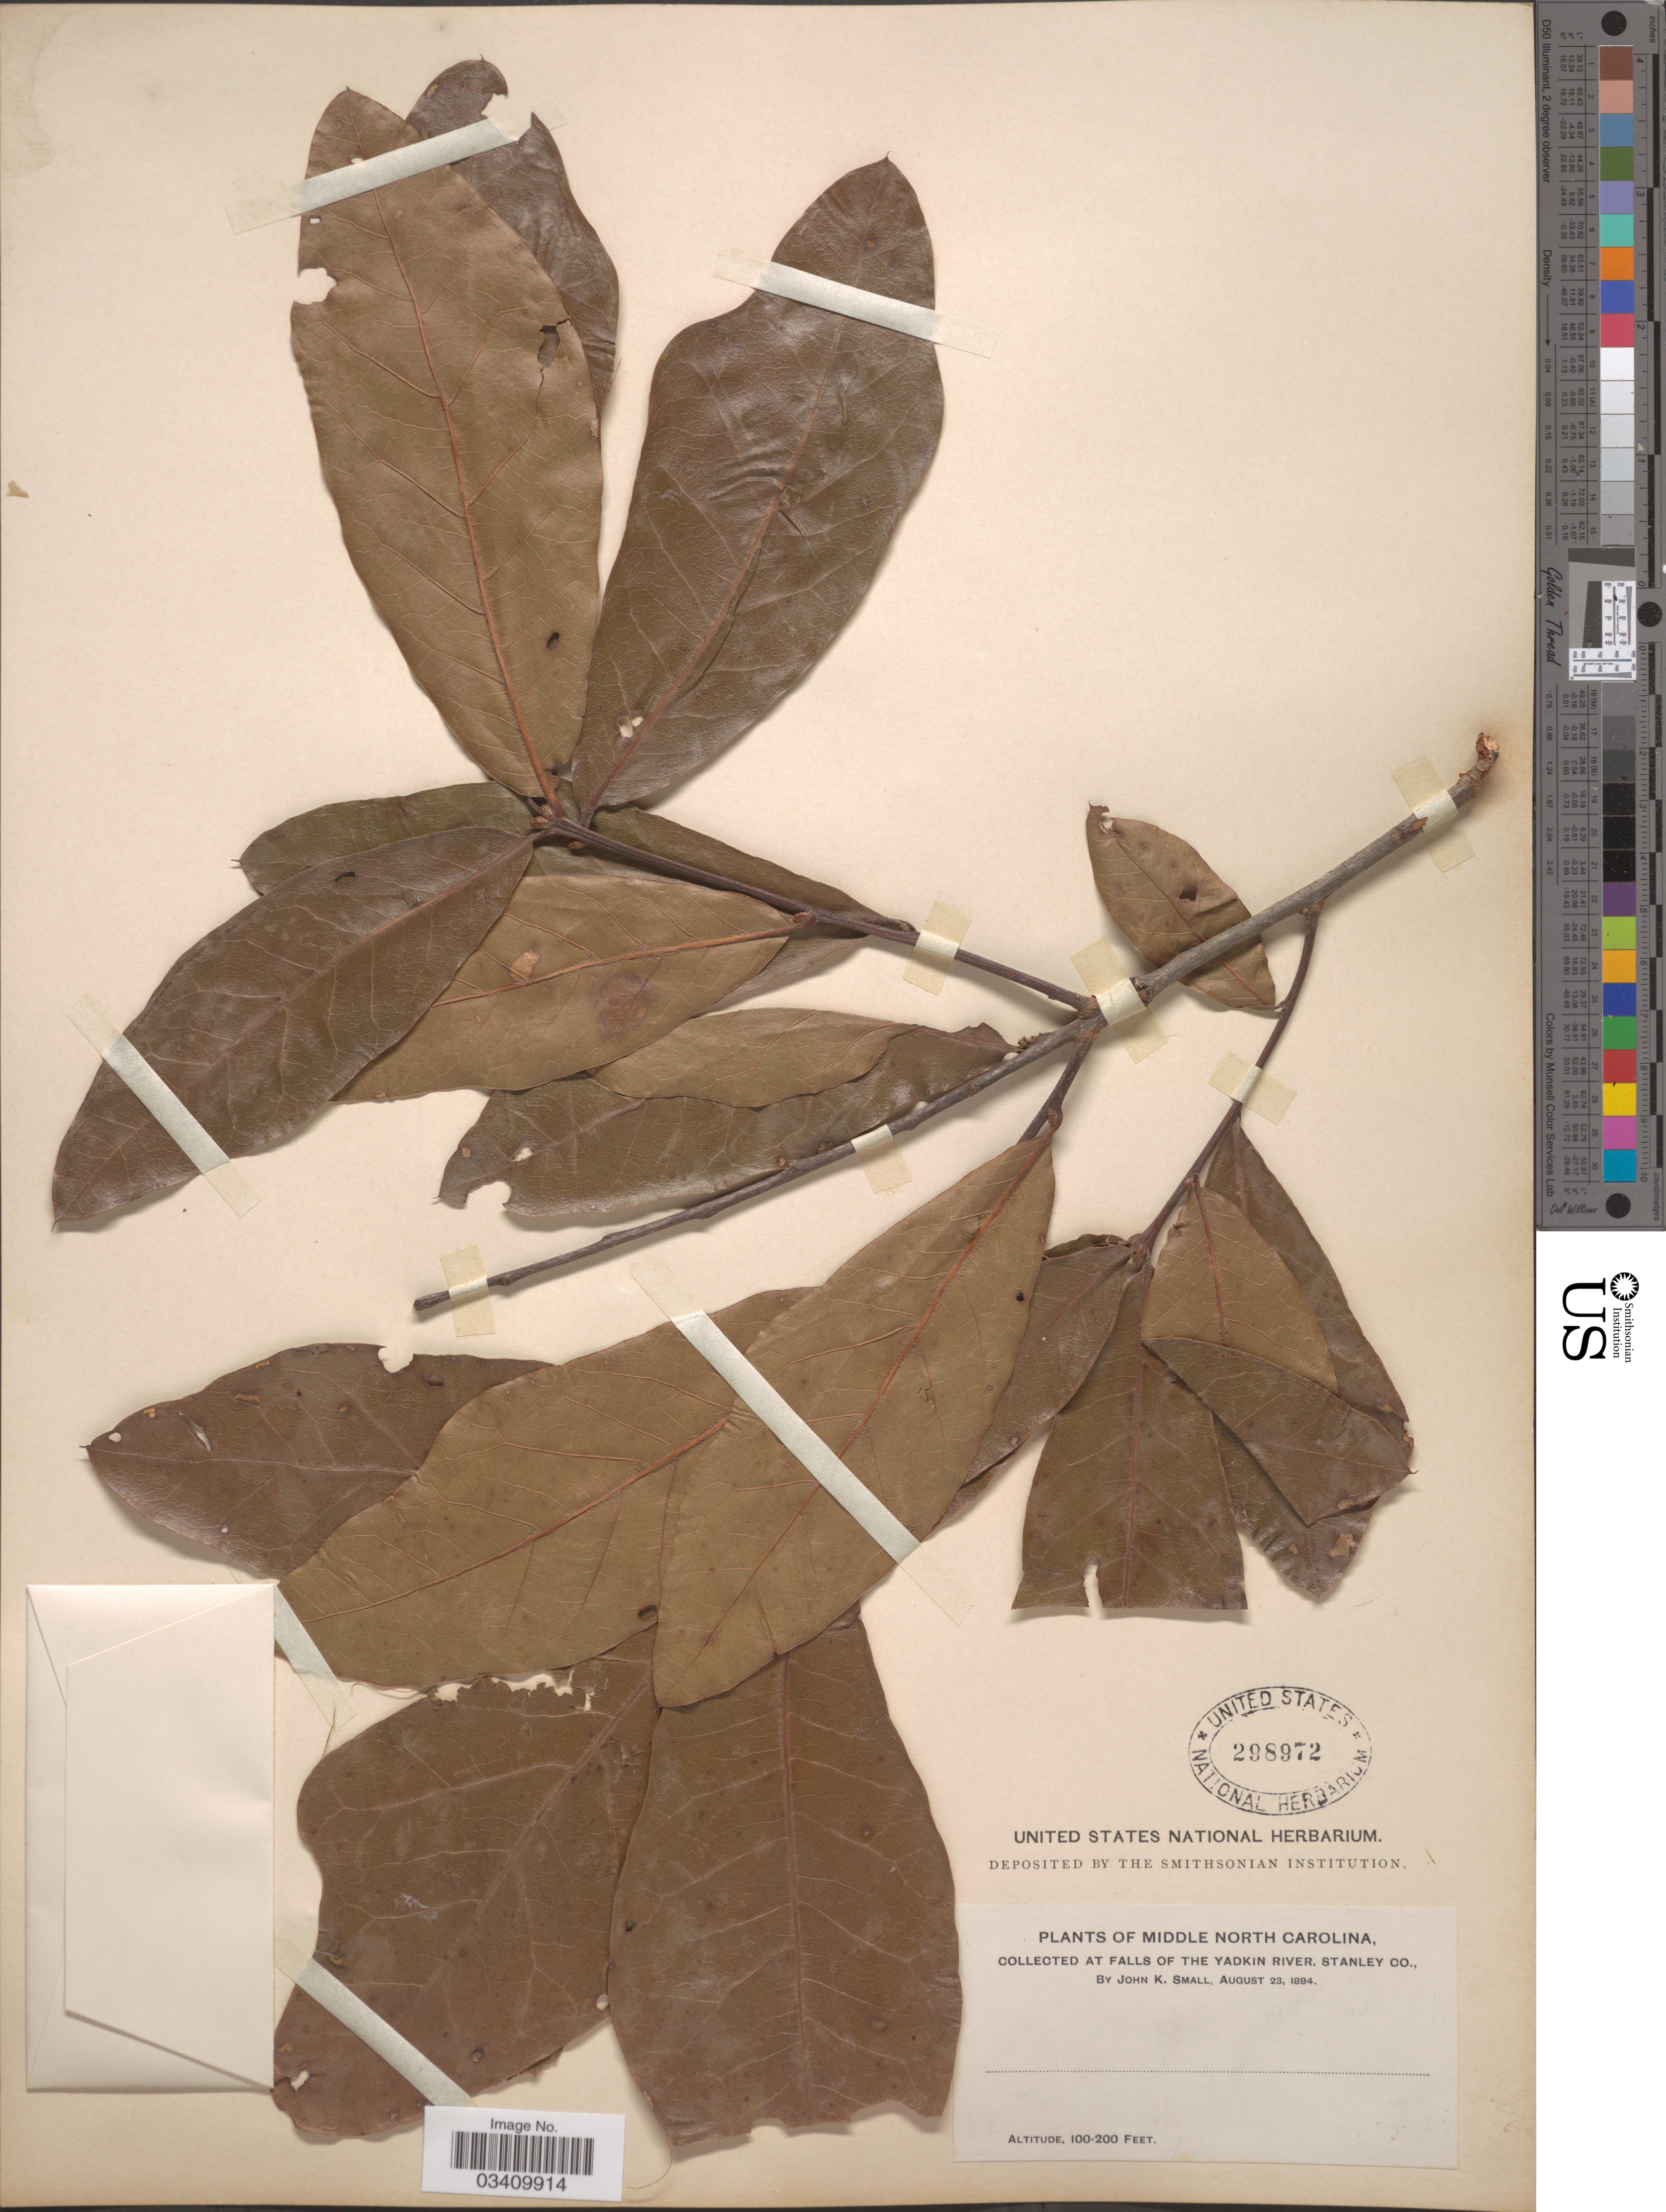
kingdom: Plantae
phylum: Tracheophyta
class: Magnoliopsida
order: Fagales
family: Fagaceae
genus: Quercus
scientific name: Quercus sp.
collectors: J. K. Small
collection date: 1894-08-23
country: United States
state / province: North Carolina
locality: Middle North Carolina. Falls of the Yadkin River, Stanley Co.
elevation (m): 30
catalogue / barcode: US 298972